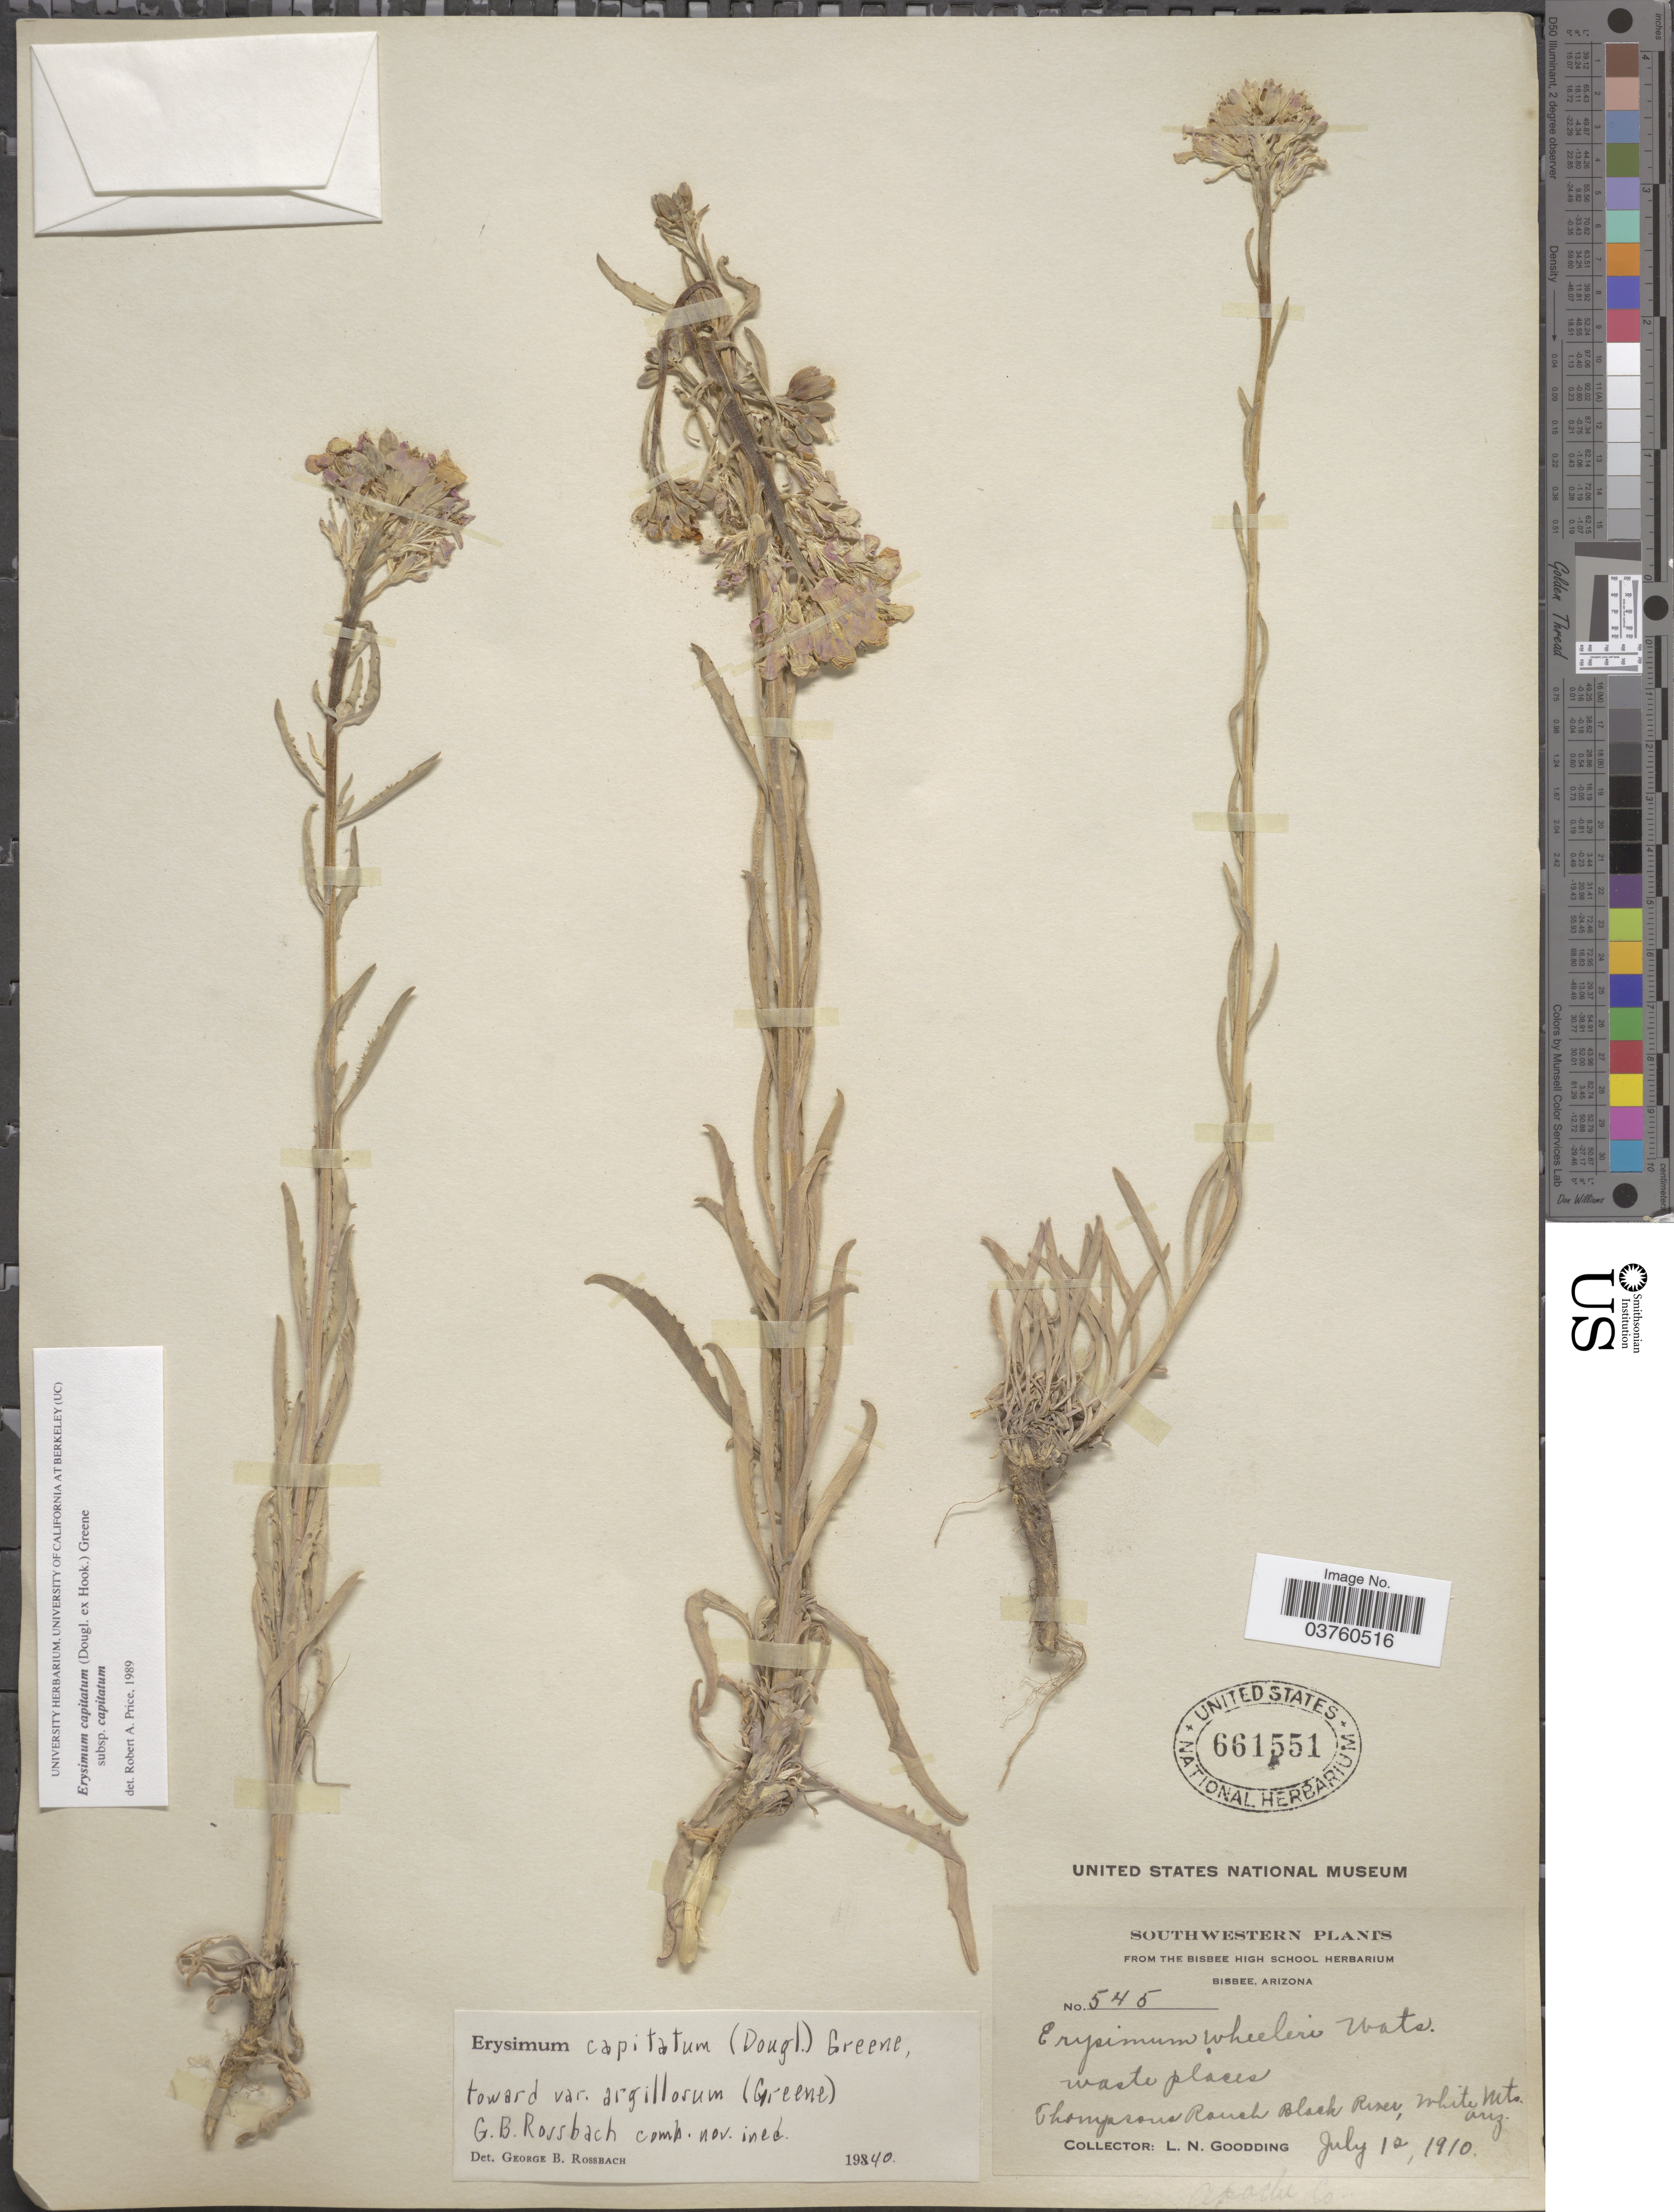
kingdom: Plantae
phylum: Tracheophyta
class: Magnoliopsida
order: Brassicales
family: Brassicaceae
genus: Erysimum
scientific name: Erysimum capitatum subsp. capitatum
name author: (Douglas ex Hook.) Greene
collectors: L. N. Goodding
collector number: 545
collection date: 1910-07-12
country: United States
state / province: Arizona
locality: Southwestern. Thompsons Ranch Black River, White Mts. Apache Co.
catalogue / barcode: US 661551